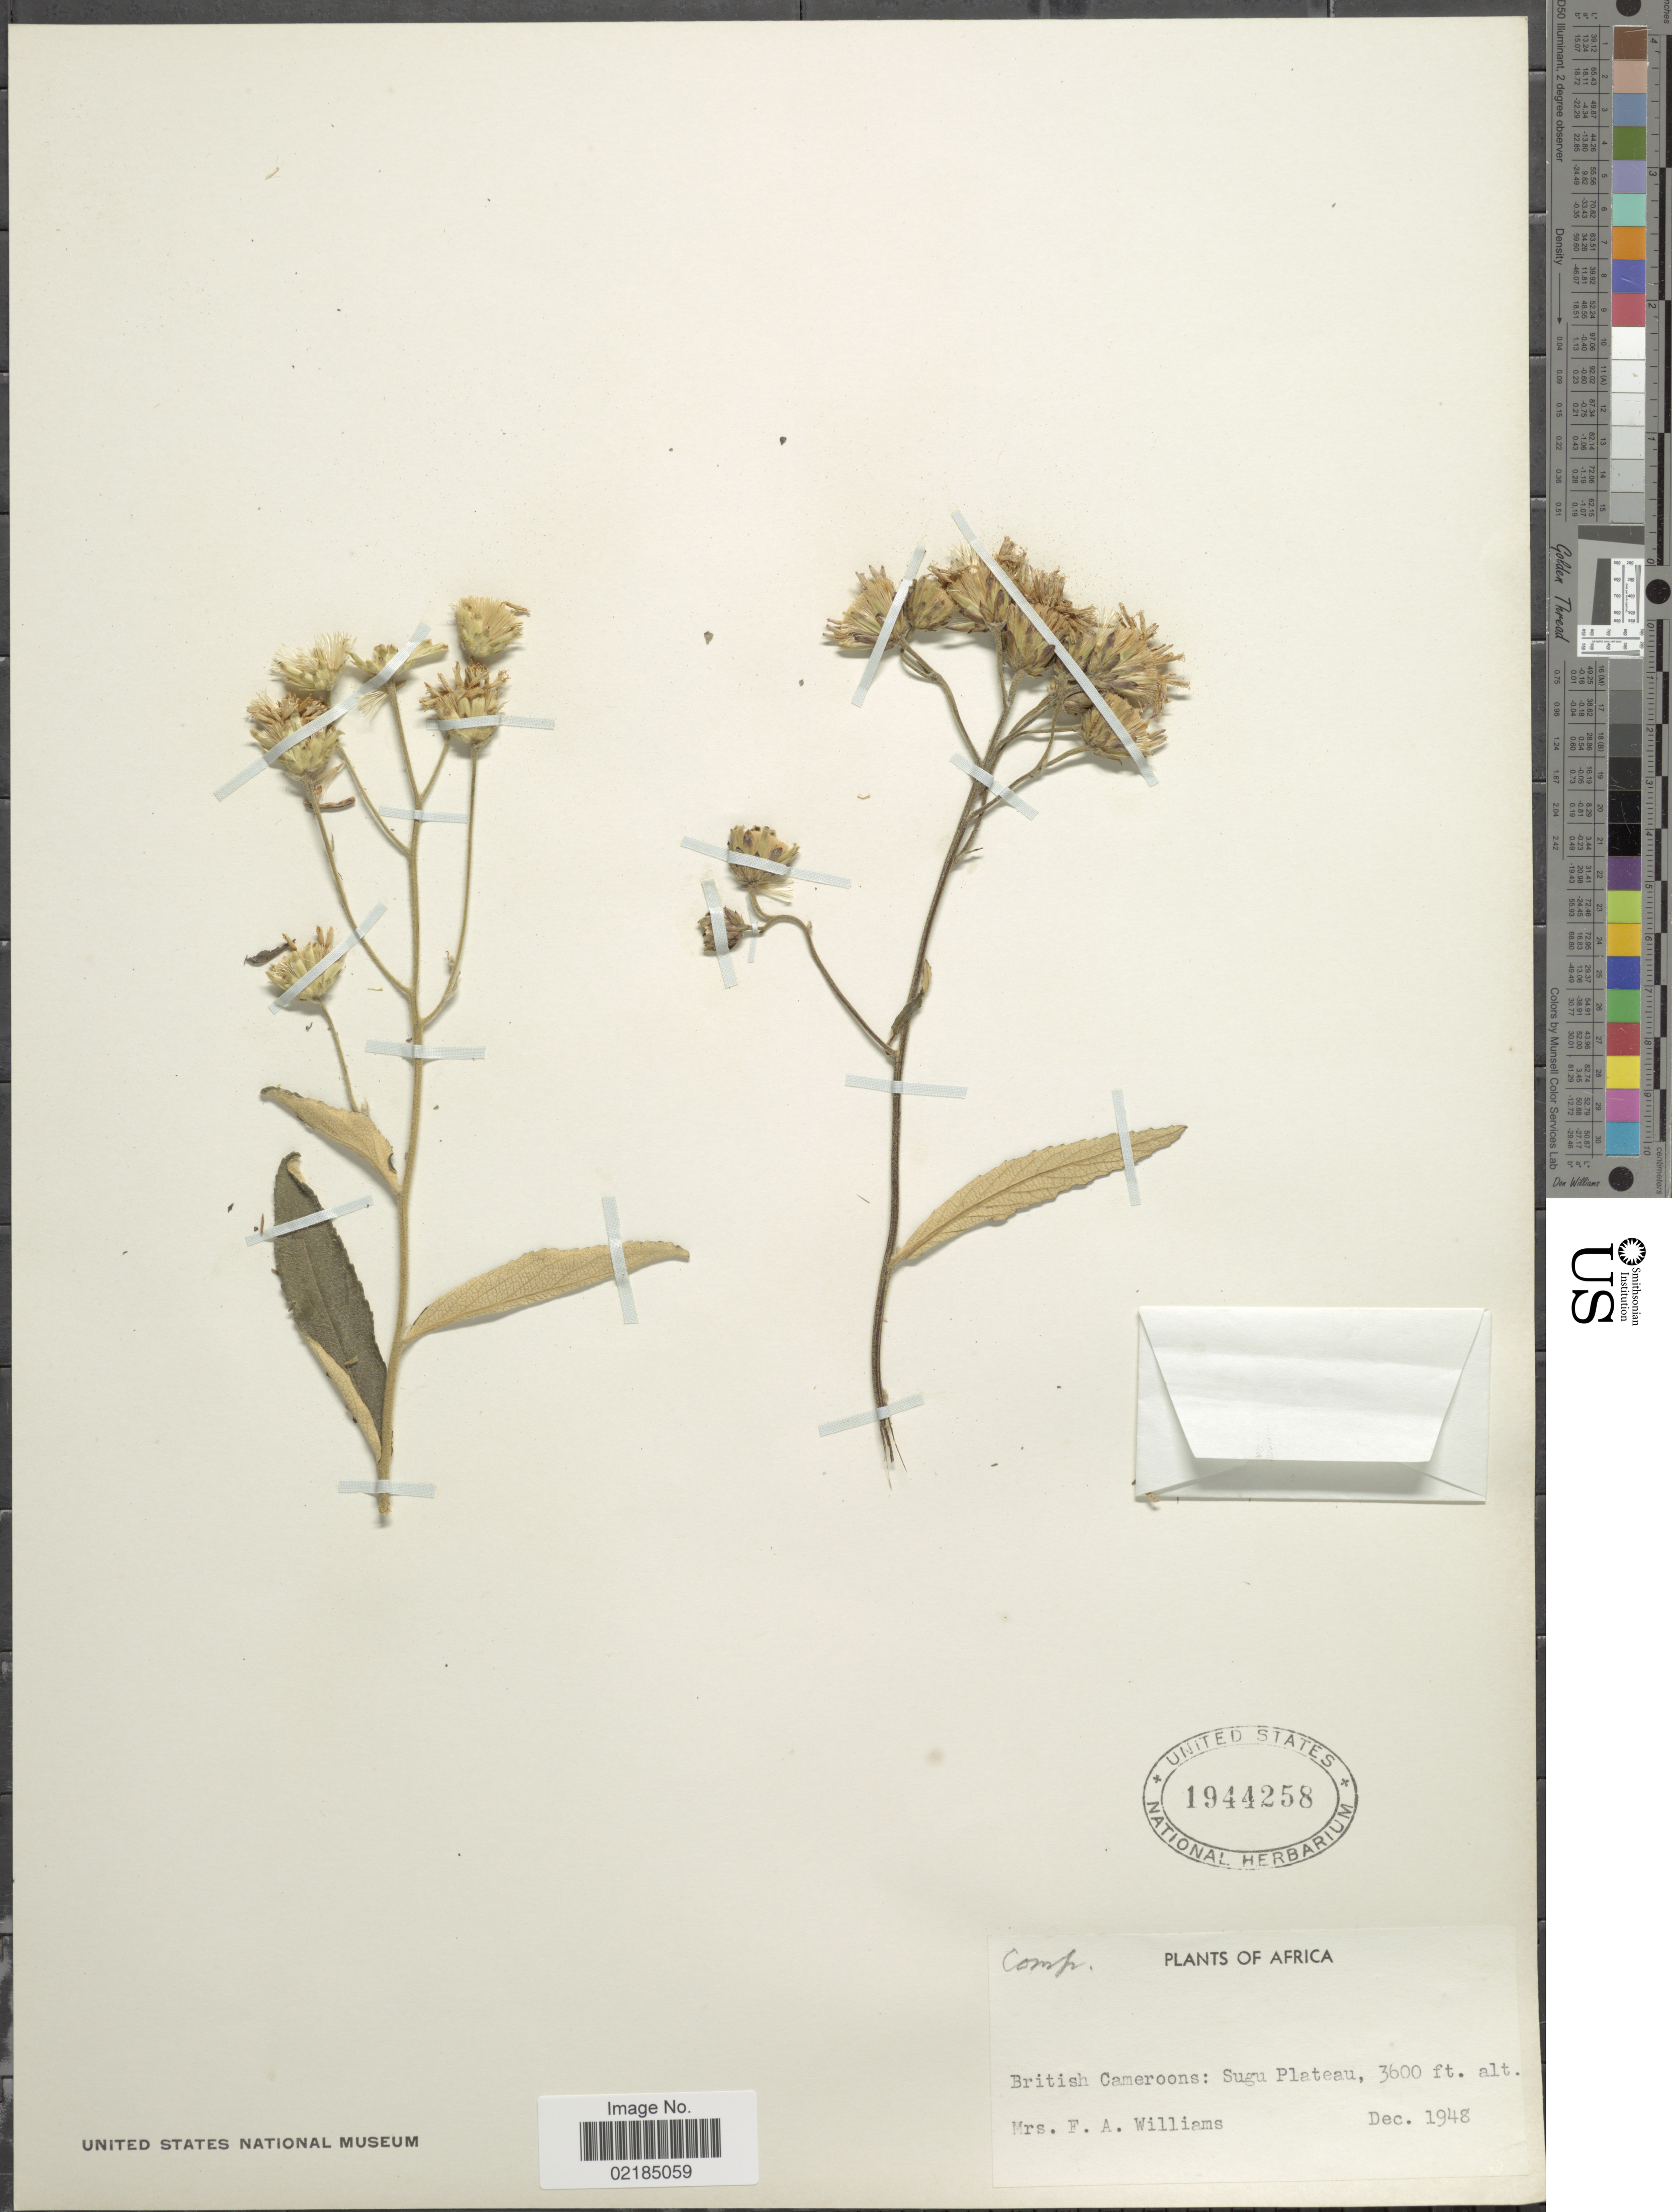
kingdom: Plantae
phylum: Tracheophyta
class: Magnoliopsida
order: Asterales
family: Asteraceae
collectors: Mrs. F. A. Williams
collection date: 1948-12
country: Cameroon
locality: Africa. British Cameroons: Sugu Plateau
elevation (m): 1097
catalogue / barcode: US 1944258